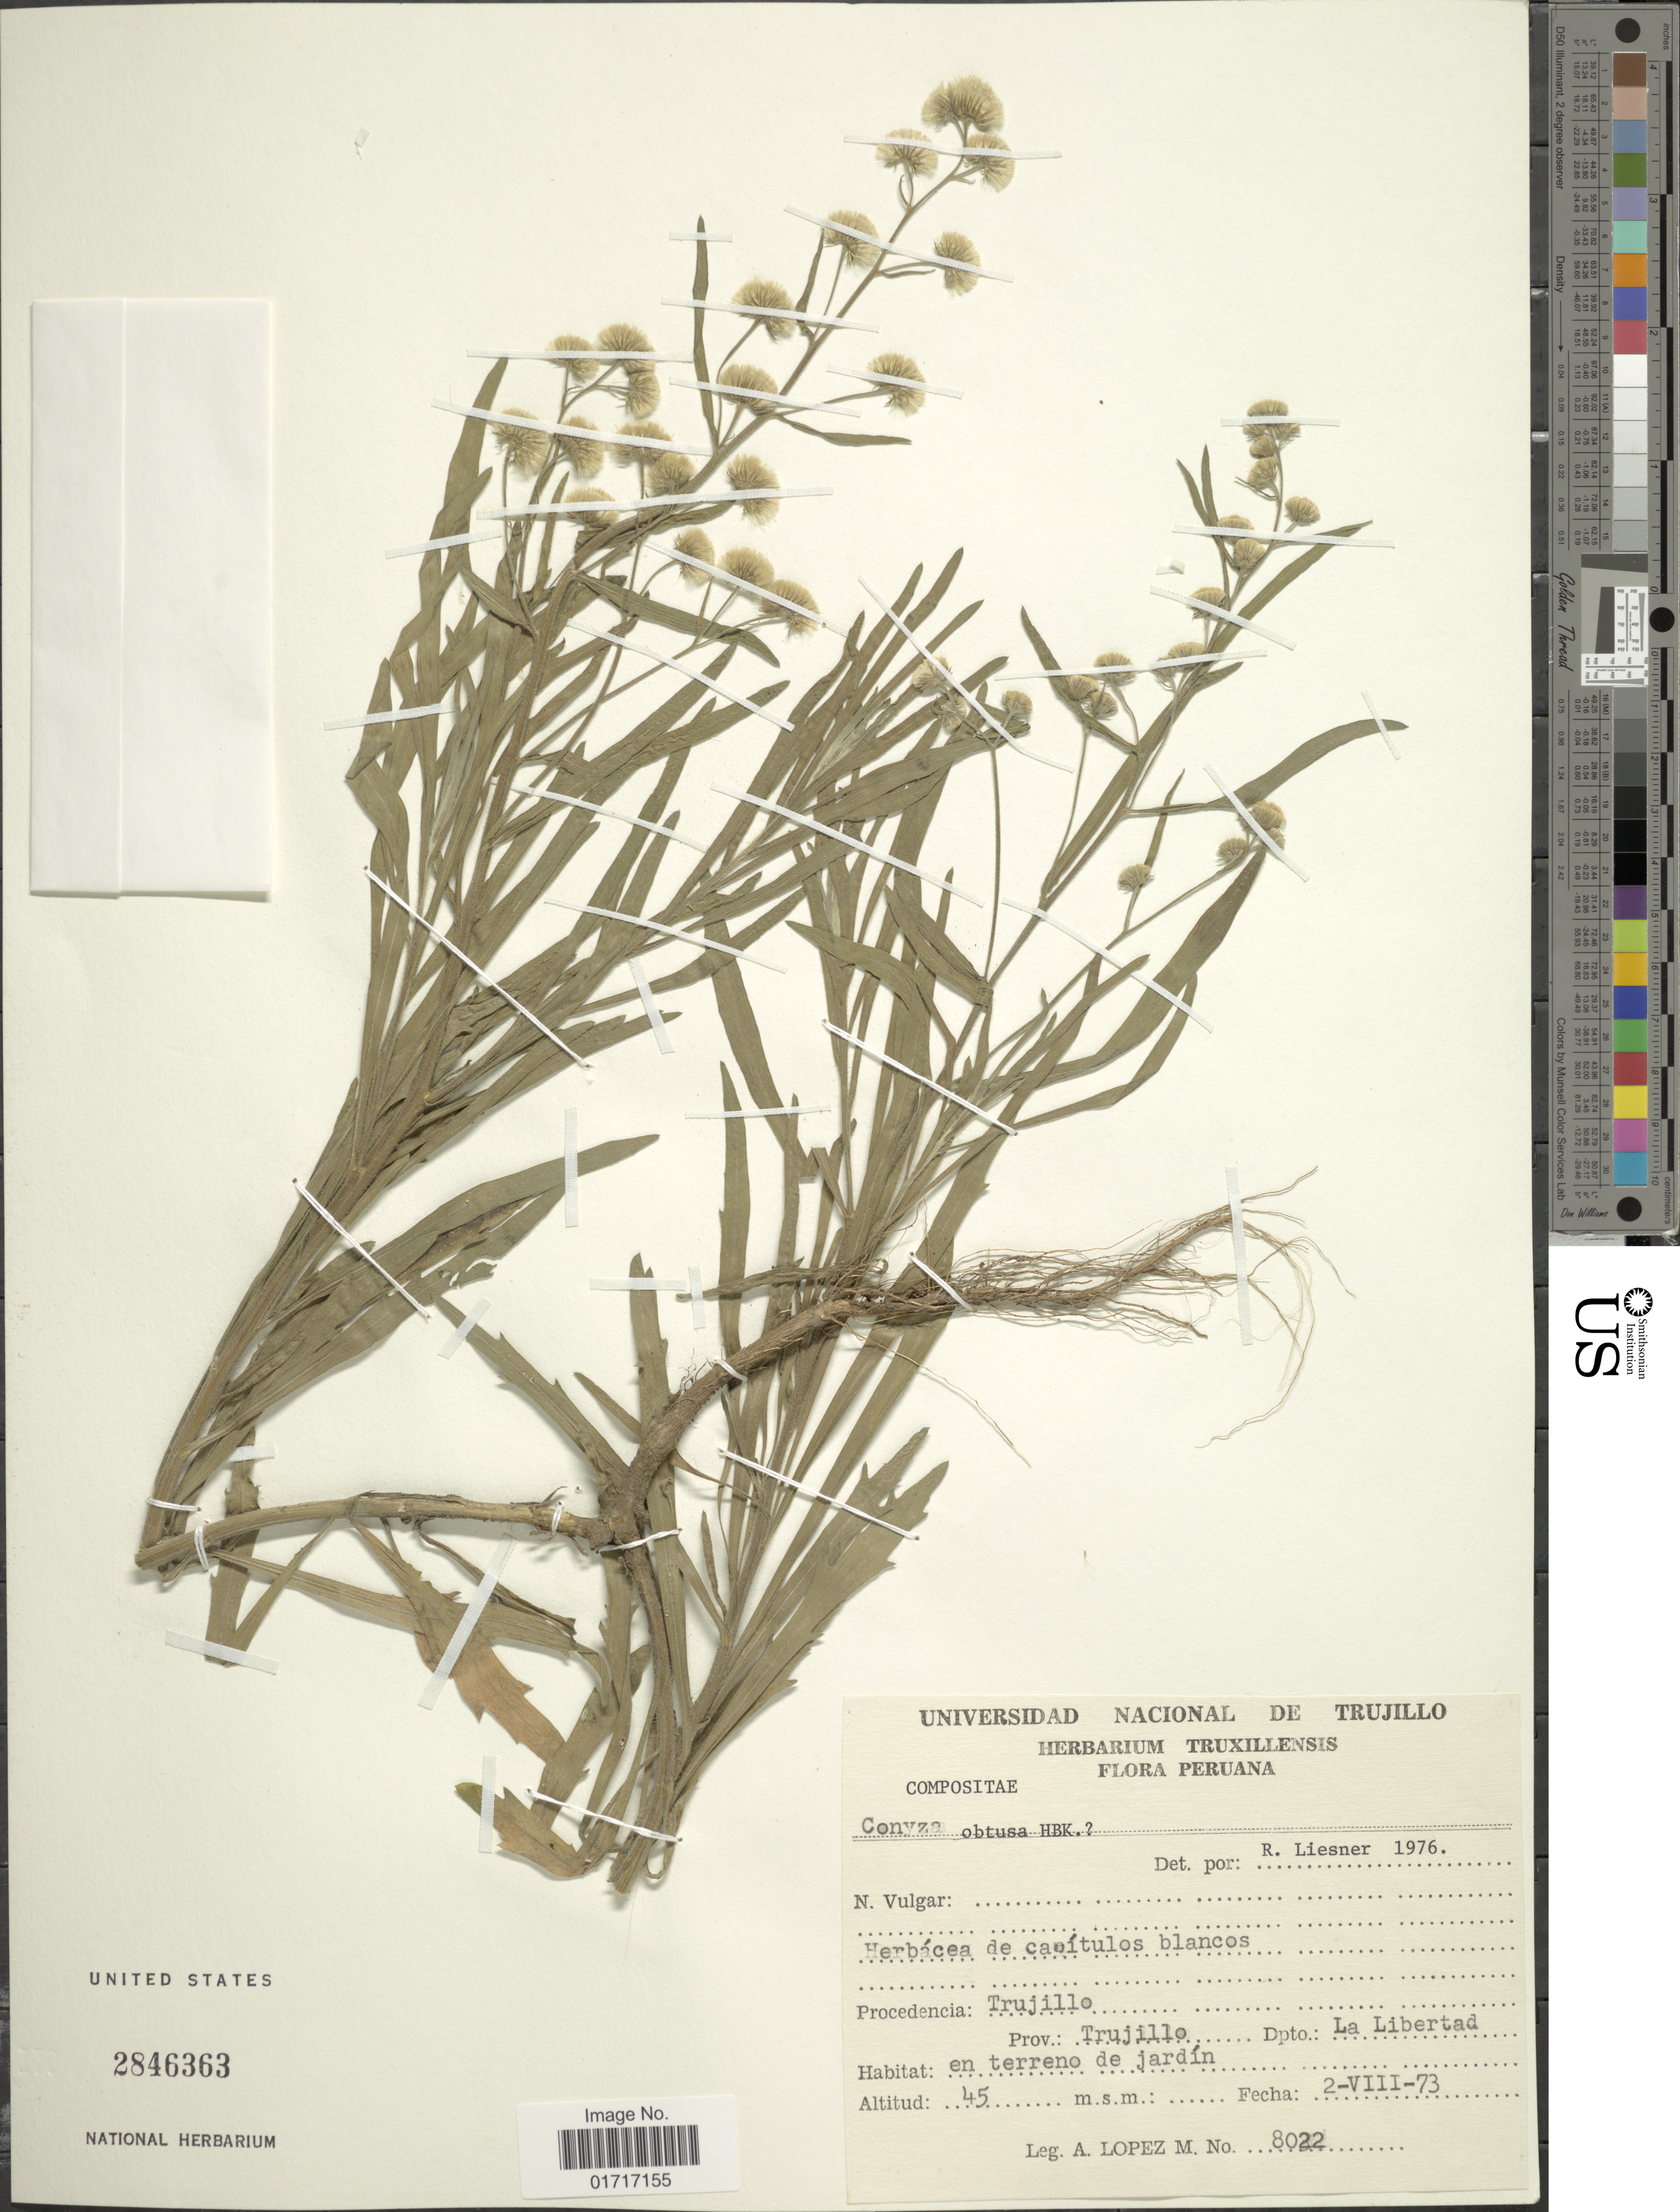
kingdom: Plantae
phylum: Tracheophyta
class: Magnoliopsida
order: Asterales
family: Asteraceae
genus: Conyza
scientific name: Conyza coronopifolia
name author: Kunth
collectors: A. López M.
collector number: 8022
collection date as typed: Transcribed d/m/y: 2/8/73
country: Venezuela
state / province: Trujillo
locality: Trujillo, Prov. Trujillo Dpto. La Libertad.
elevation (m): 45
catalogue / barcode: US 2846363